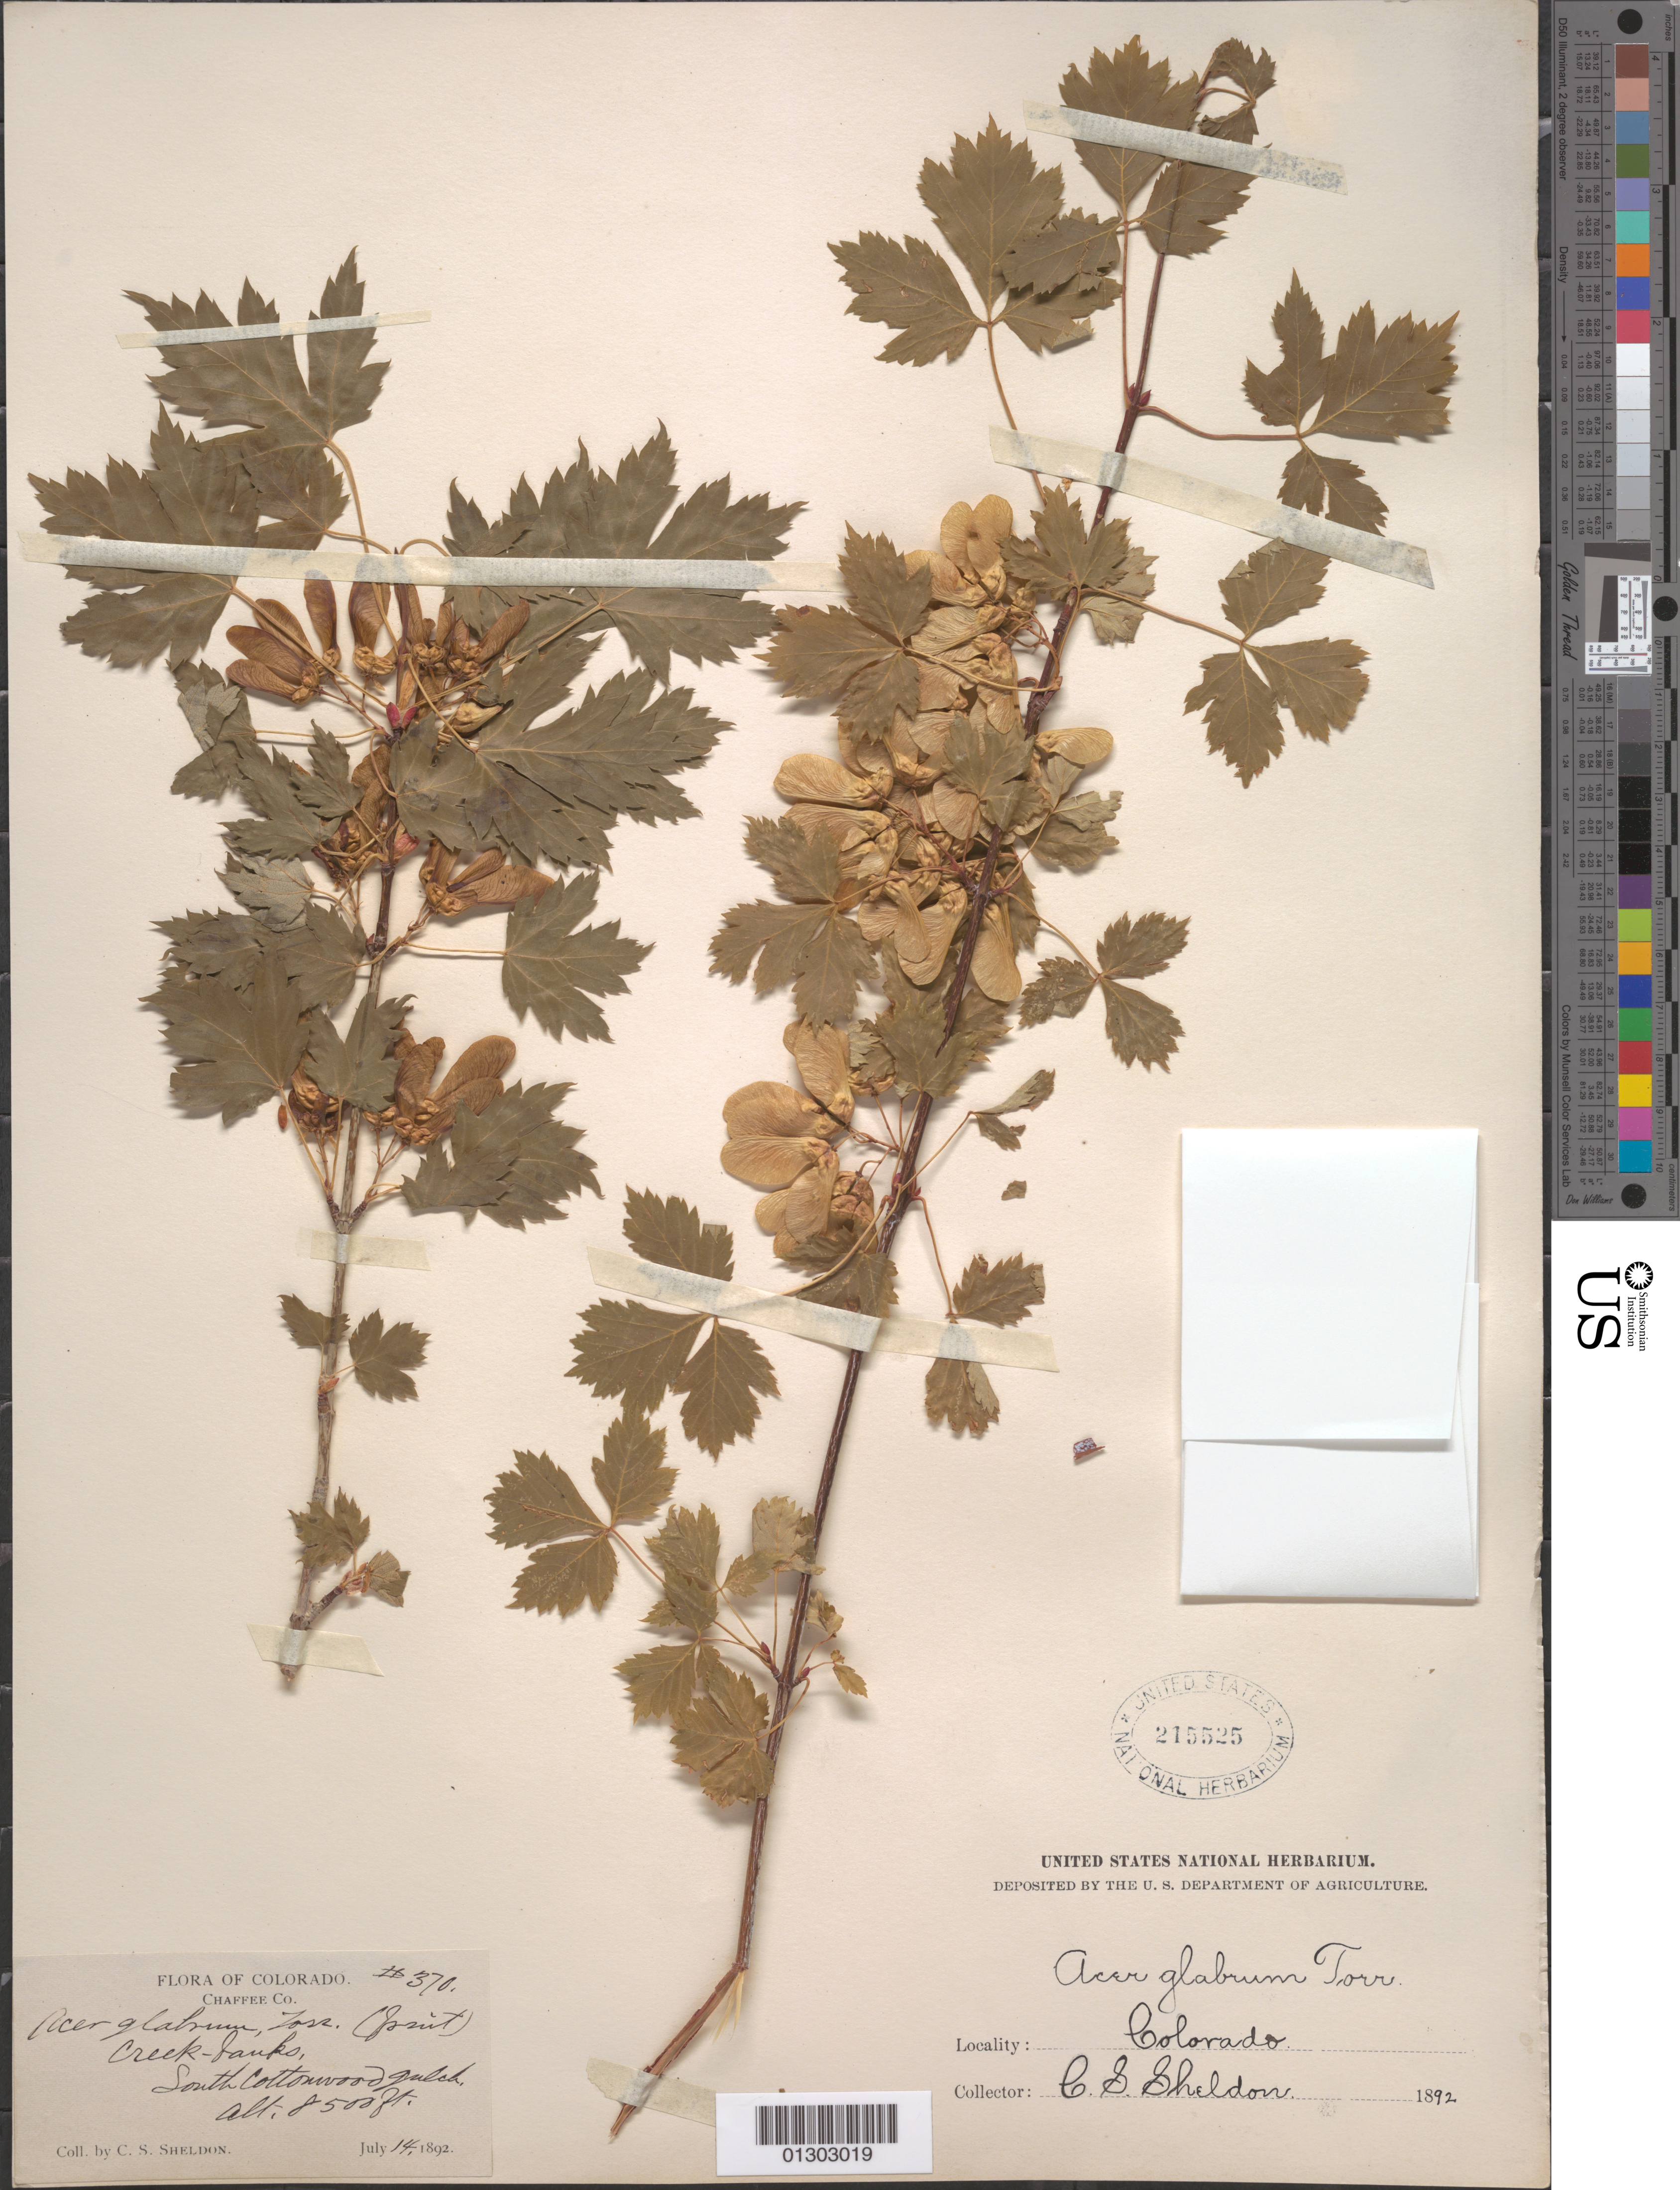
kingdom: Plantae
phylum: Tracheophyta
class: Magnoliopsida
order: Sapindales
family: Sapindaceae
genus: Acer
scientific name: Acer glabrum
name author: Torr.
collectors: C. S. Sheldon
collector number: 370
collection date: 1892-07-14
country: United States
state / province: Colorado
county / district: Chaffee County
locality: Chaffee County, South Cottonwood Gulch.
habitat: Creek banks.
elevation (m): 2591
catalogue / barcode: US 215525